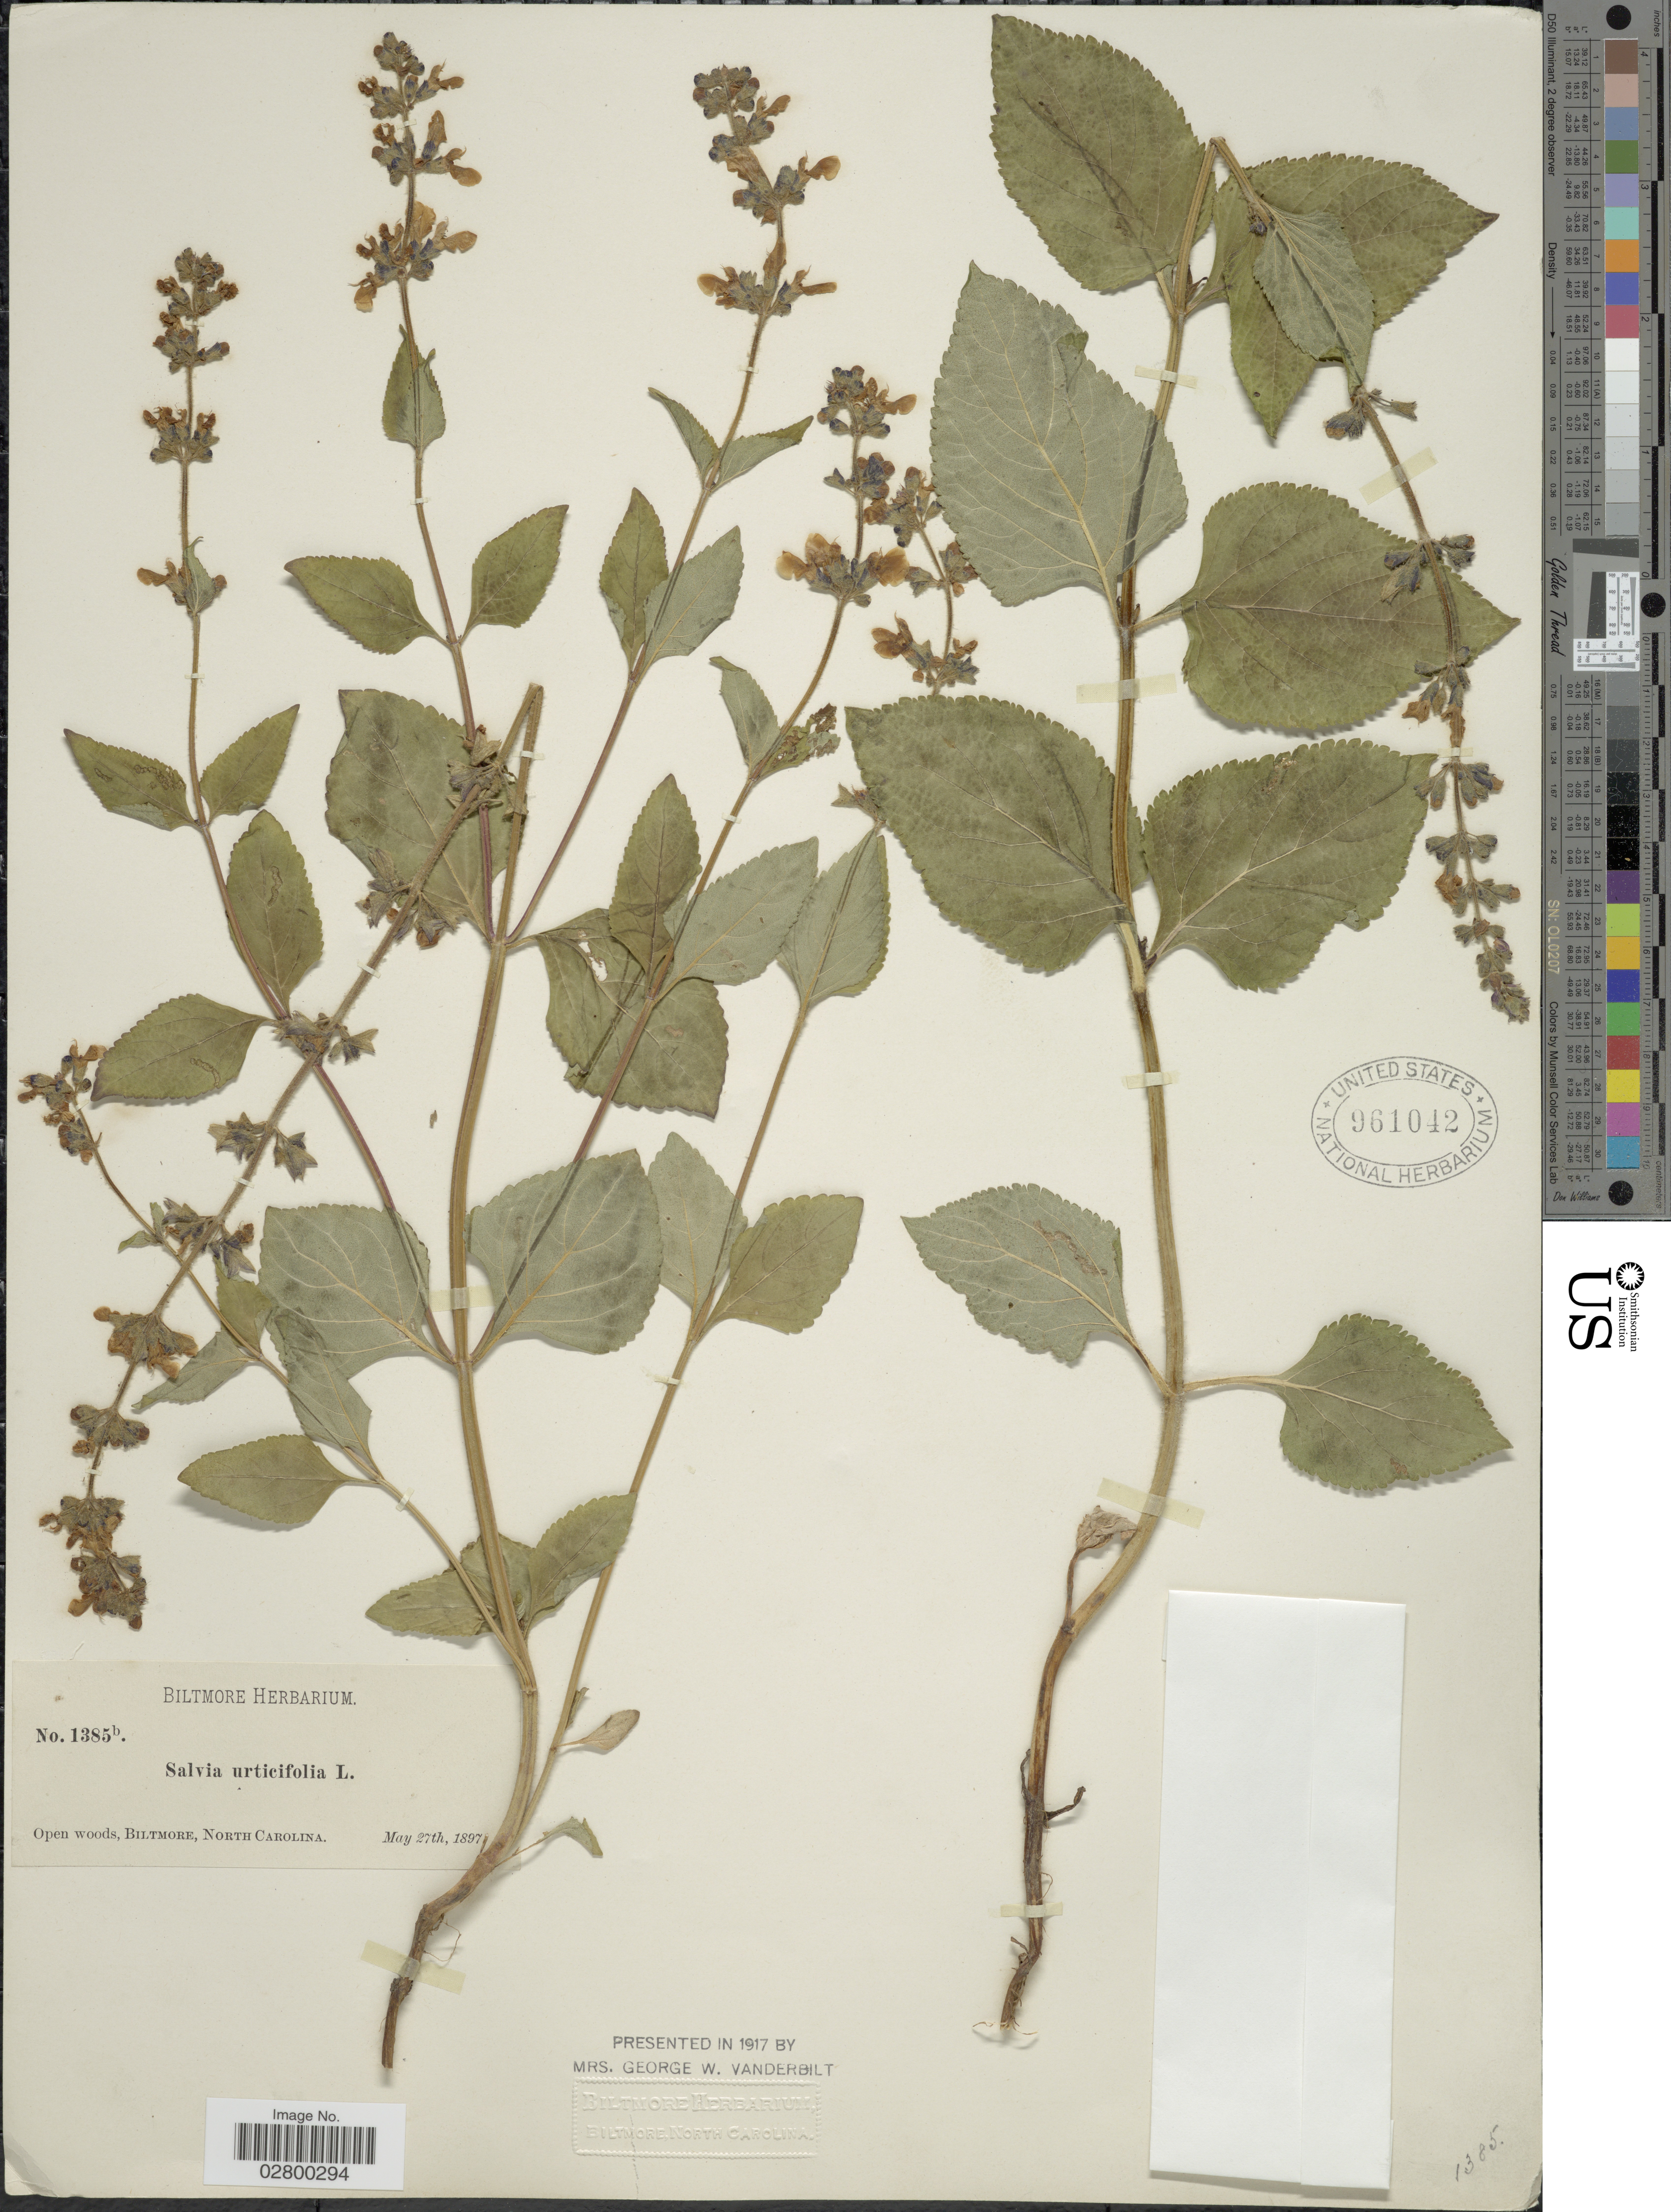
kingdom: Plantae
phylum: Tracheophyta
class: Magnoliopsida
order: Lamiales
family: Lamiaceae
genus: Salvia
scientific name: Salvia urticifolia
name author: L.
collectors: ex herb. Biltmore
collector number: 1385b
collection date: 1897-05-27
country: United States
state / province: North Carolina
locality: Open woods, Biltmore.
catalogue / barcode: US 961042